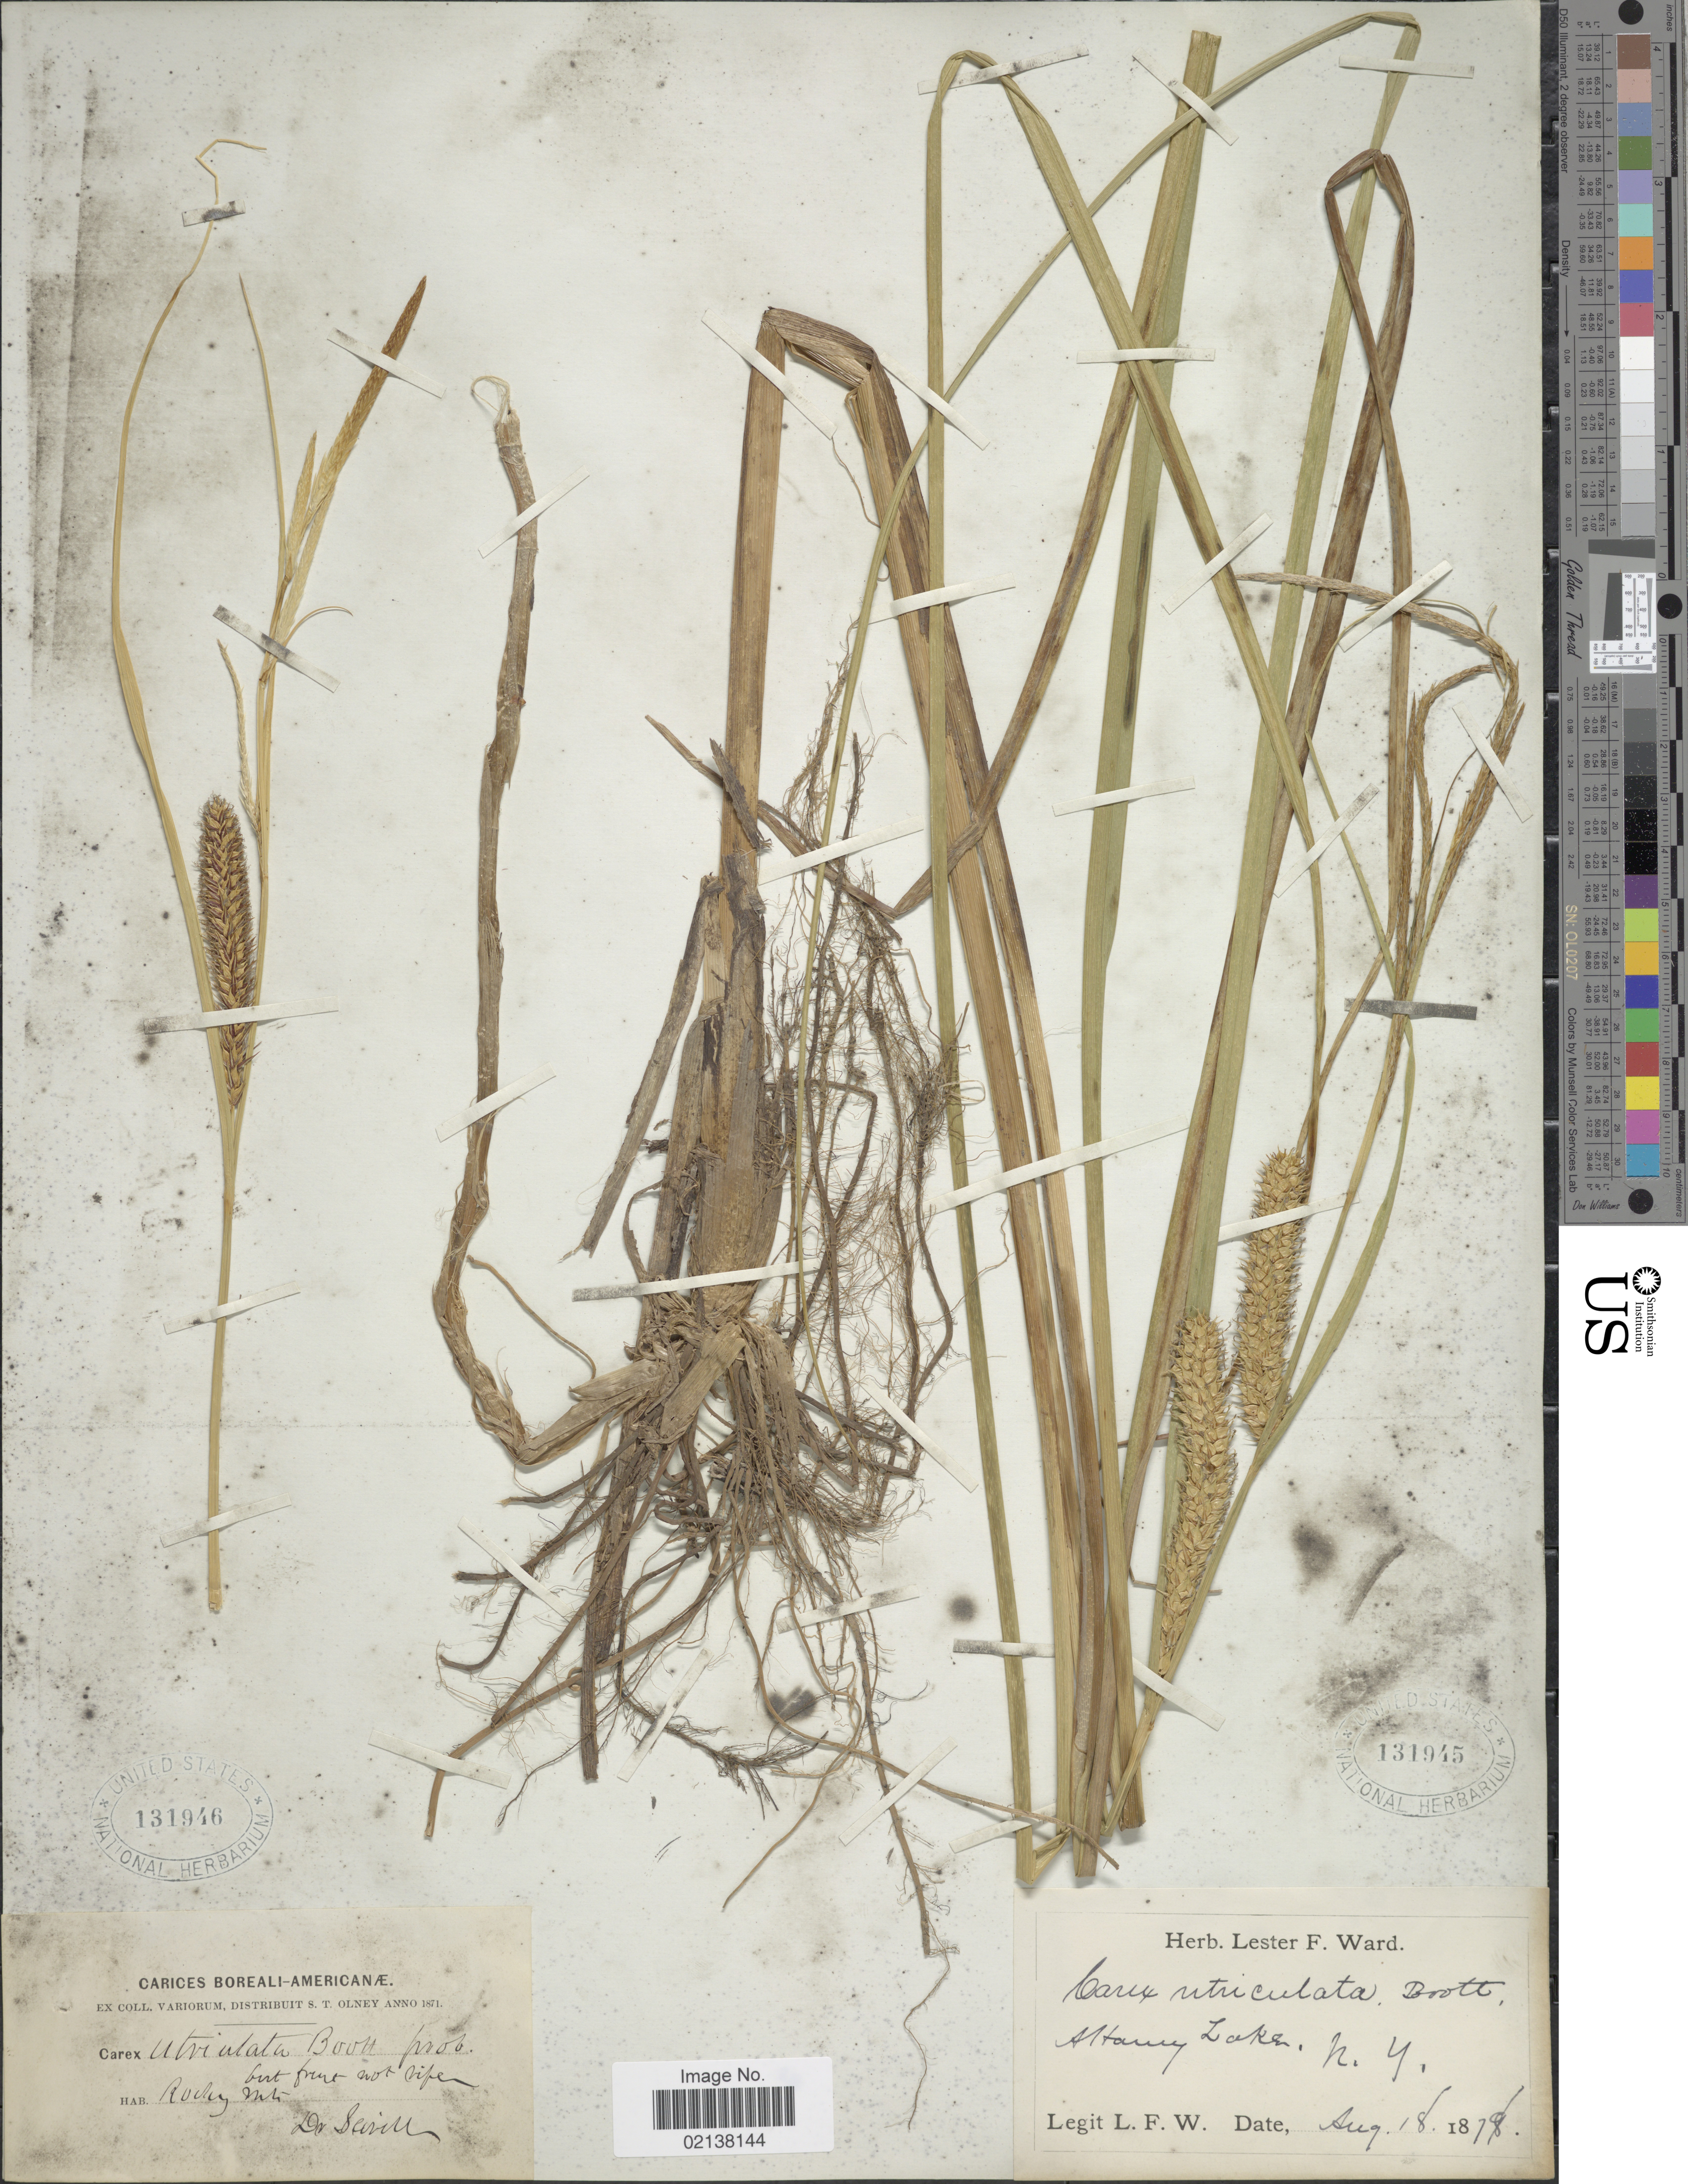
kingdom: Plantae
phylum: Tracheophyta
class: Liliopsida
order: Poales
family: Cyperaceae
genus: Carex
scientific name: Carex utriculata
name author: Boott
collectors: Seivill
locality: Rocky Mts.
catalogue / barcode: US 131946